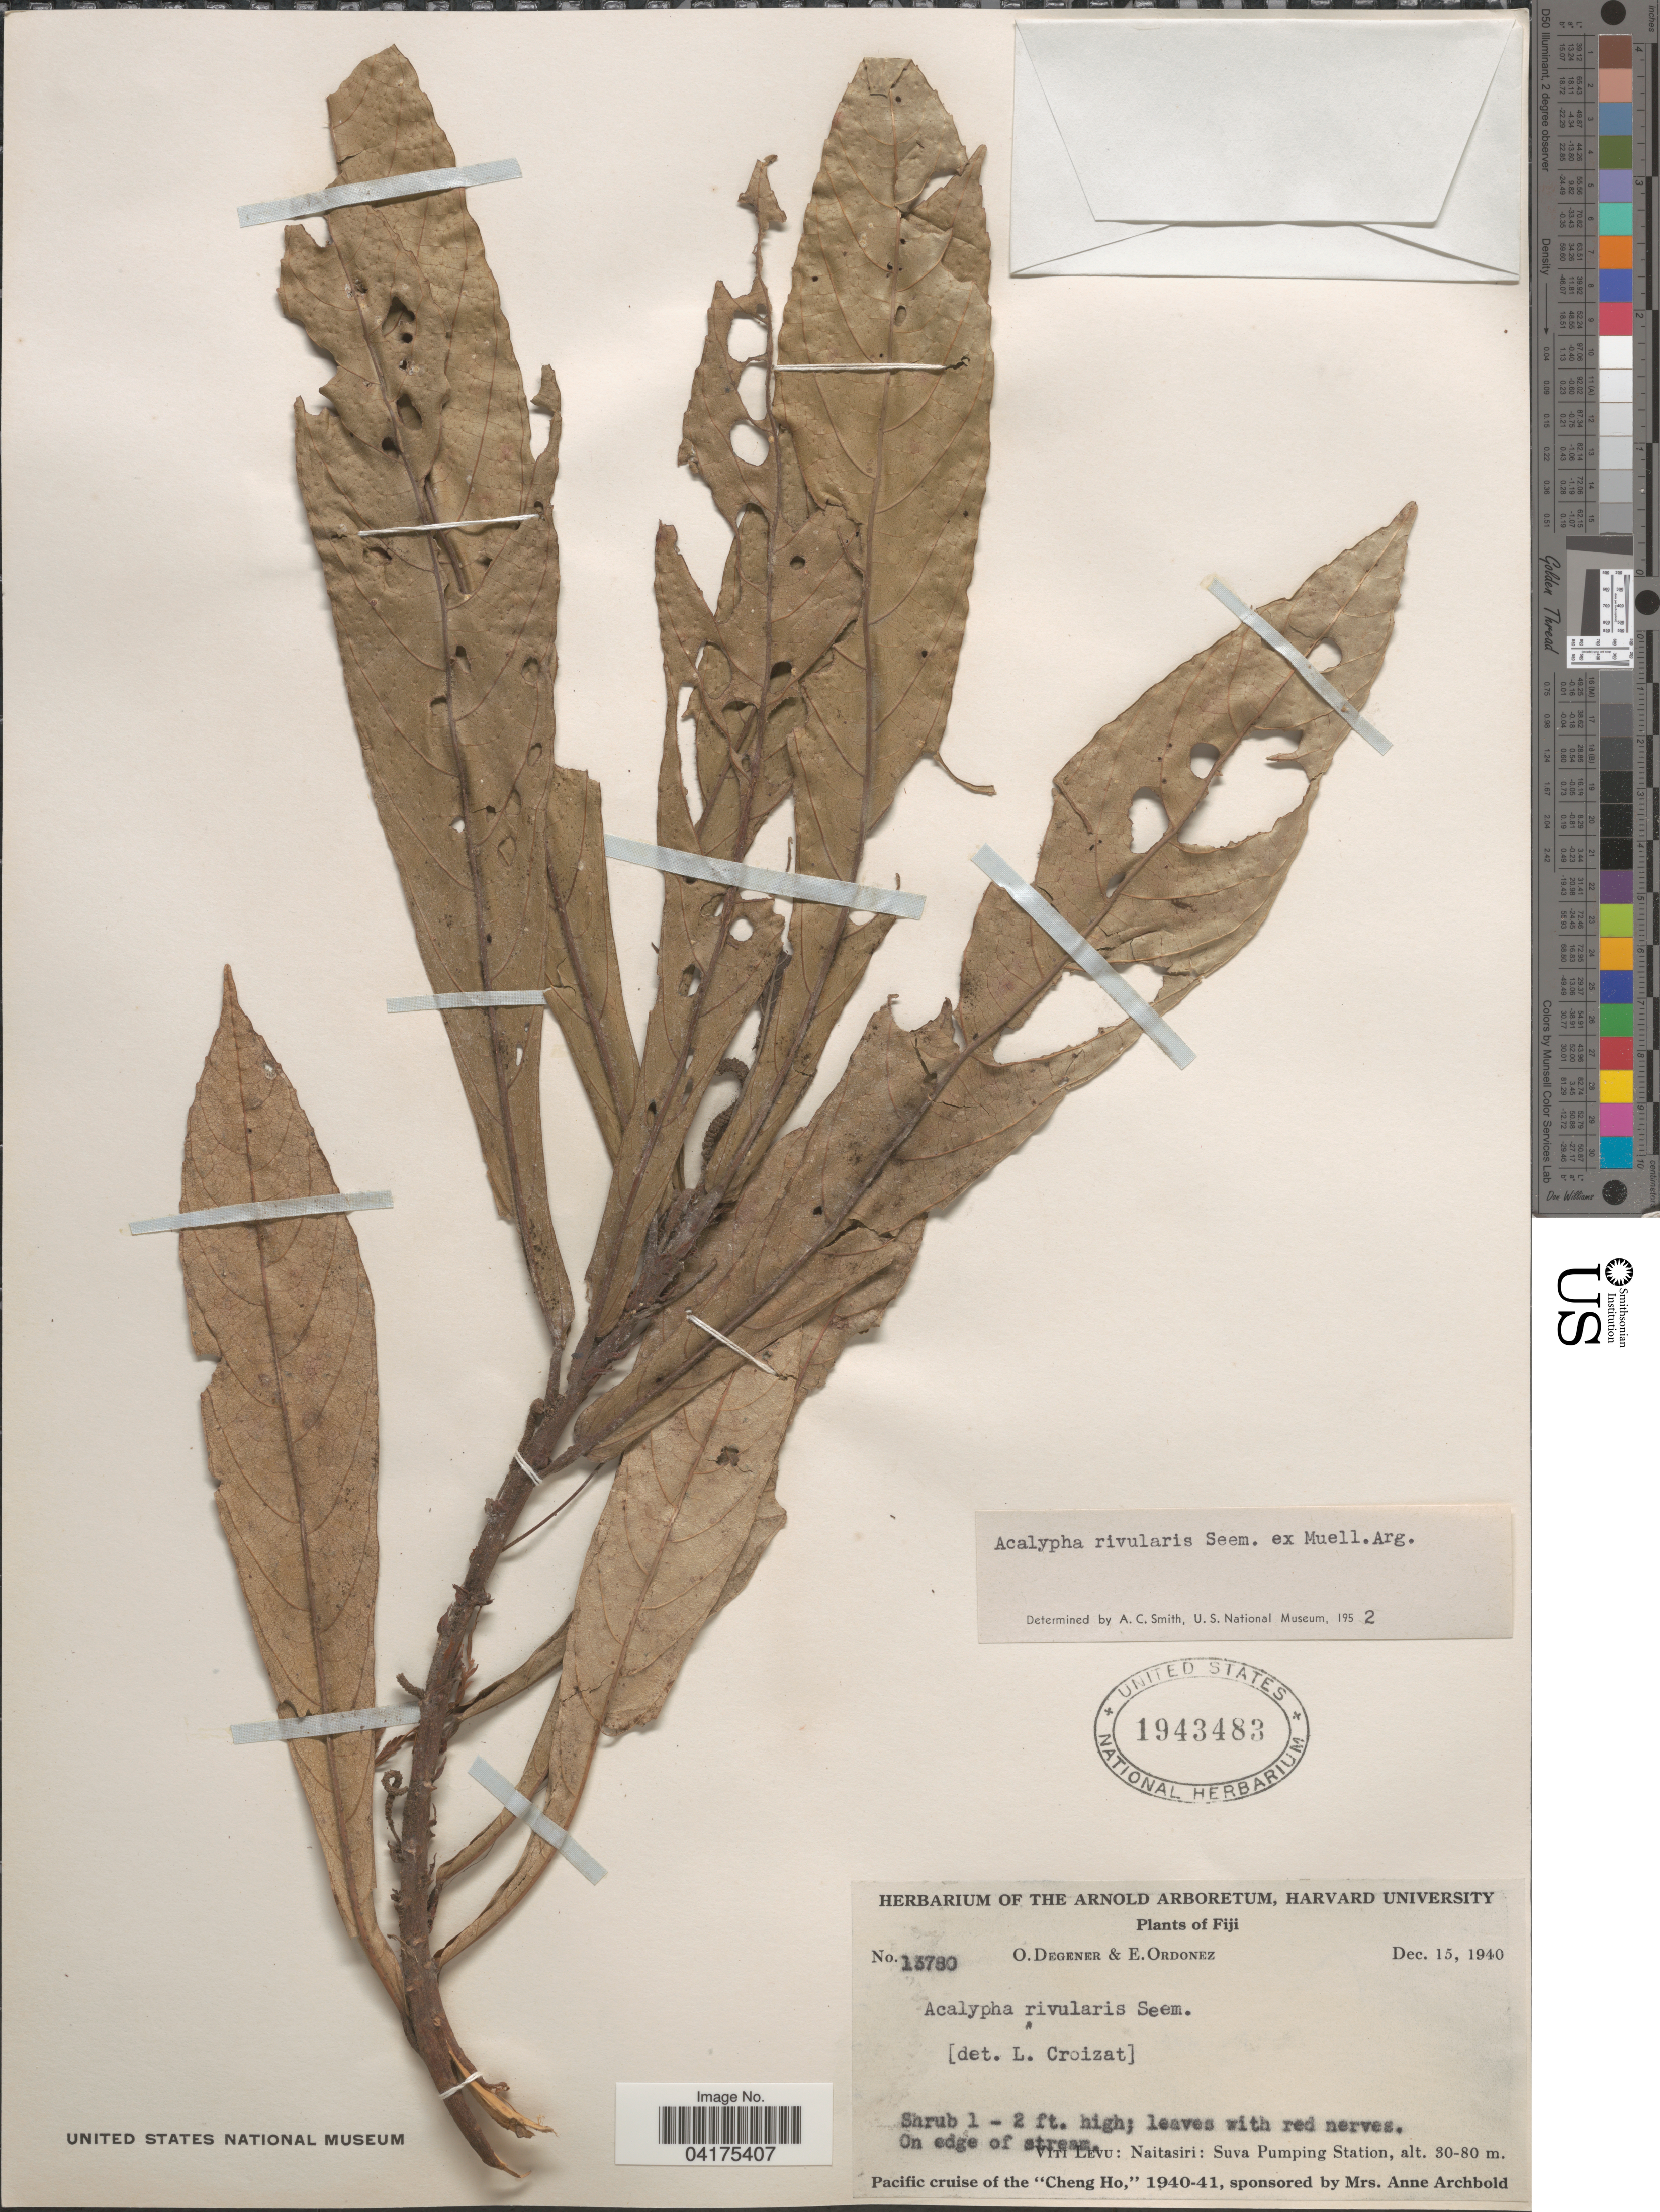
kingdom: Plantae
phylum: Tracheophyta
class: Magnoliopsida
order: Malpighiales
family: Euphorbiaceae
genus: Acalypha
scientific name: Acalypha rivularis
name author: Seem.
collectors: O. Degener & E. Ordonez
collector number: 13780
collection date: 1940-12-15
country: Fiji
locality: Viti Levu: Naitasiri: Suva Pumping Station. Pacific cruise of the "Cheng Ho", 1940-41.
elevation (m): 30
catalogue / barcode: US 1943483